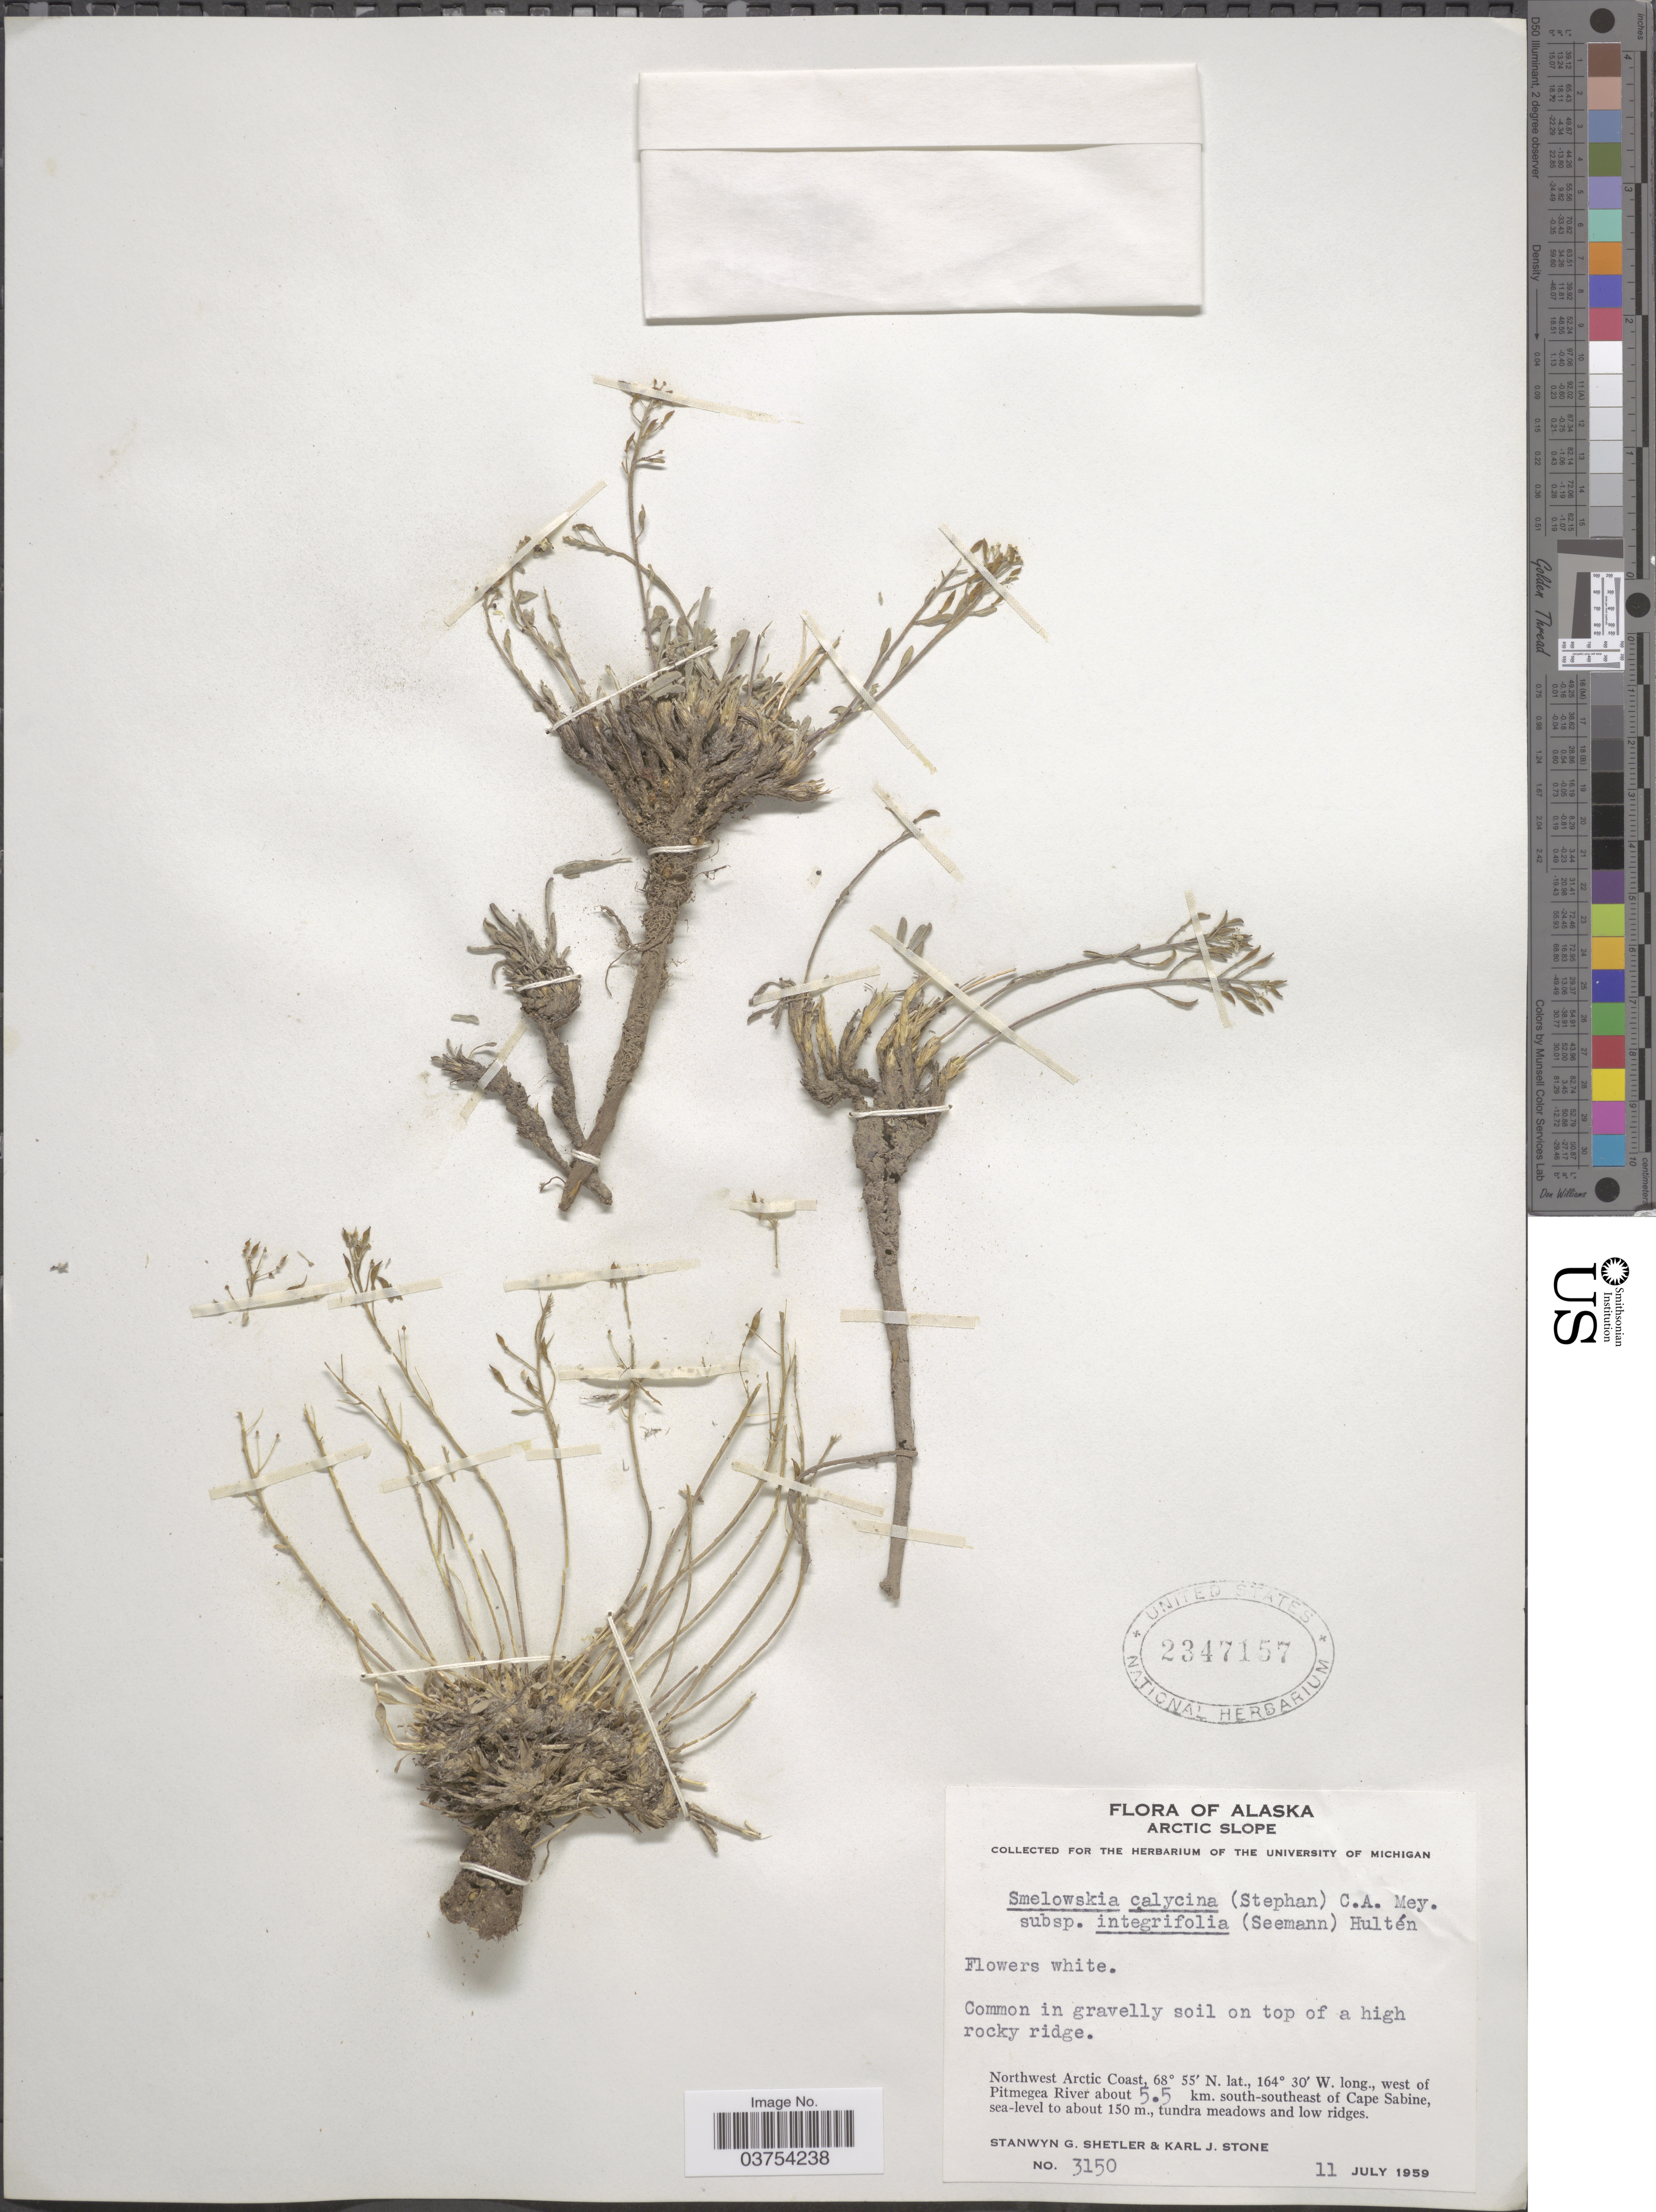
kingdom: Plantae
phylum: Tracheophyta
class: Magnoliopsida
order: Brassicales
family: Brassicaceae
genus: Smelowskia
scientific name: Smelowskia calycina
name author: (Stephan) C.A. Mey.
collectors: S. Shetler & K. J. Stone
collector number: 3150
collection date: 1959-07-11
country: United States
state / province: Alaska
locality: Arctic Slope. Northwest Arctic Coast, west of Pitmegea River about 5.5 km. south-southeast of Cape Sabine.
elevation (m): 0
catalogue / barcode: US 2347157